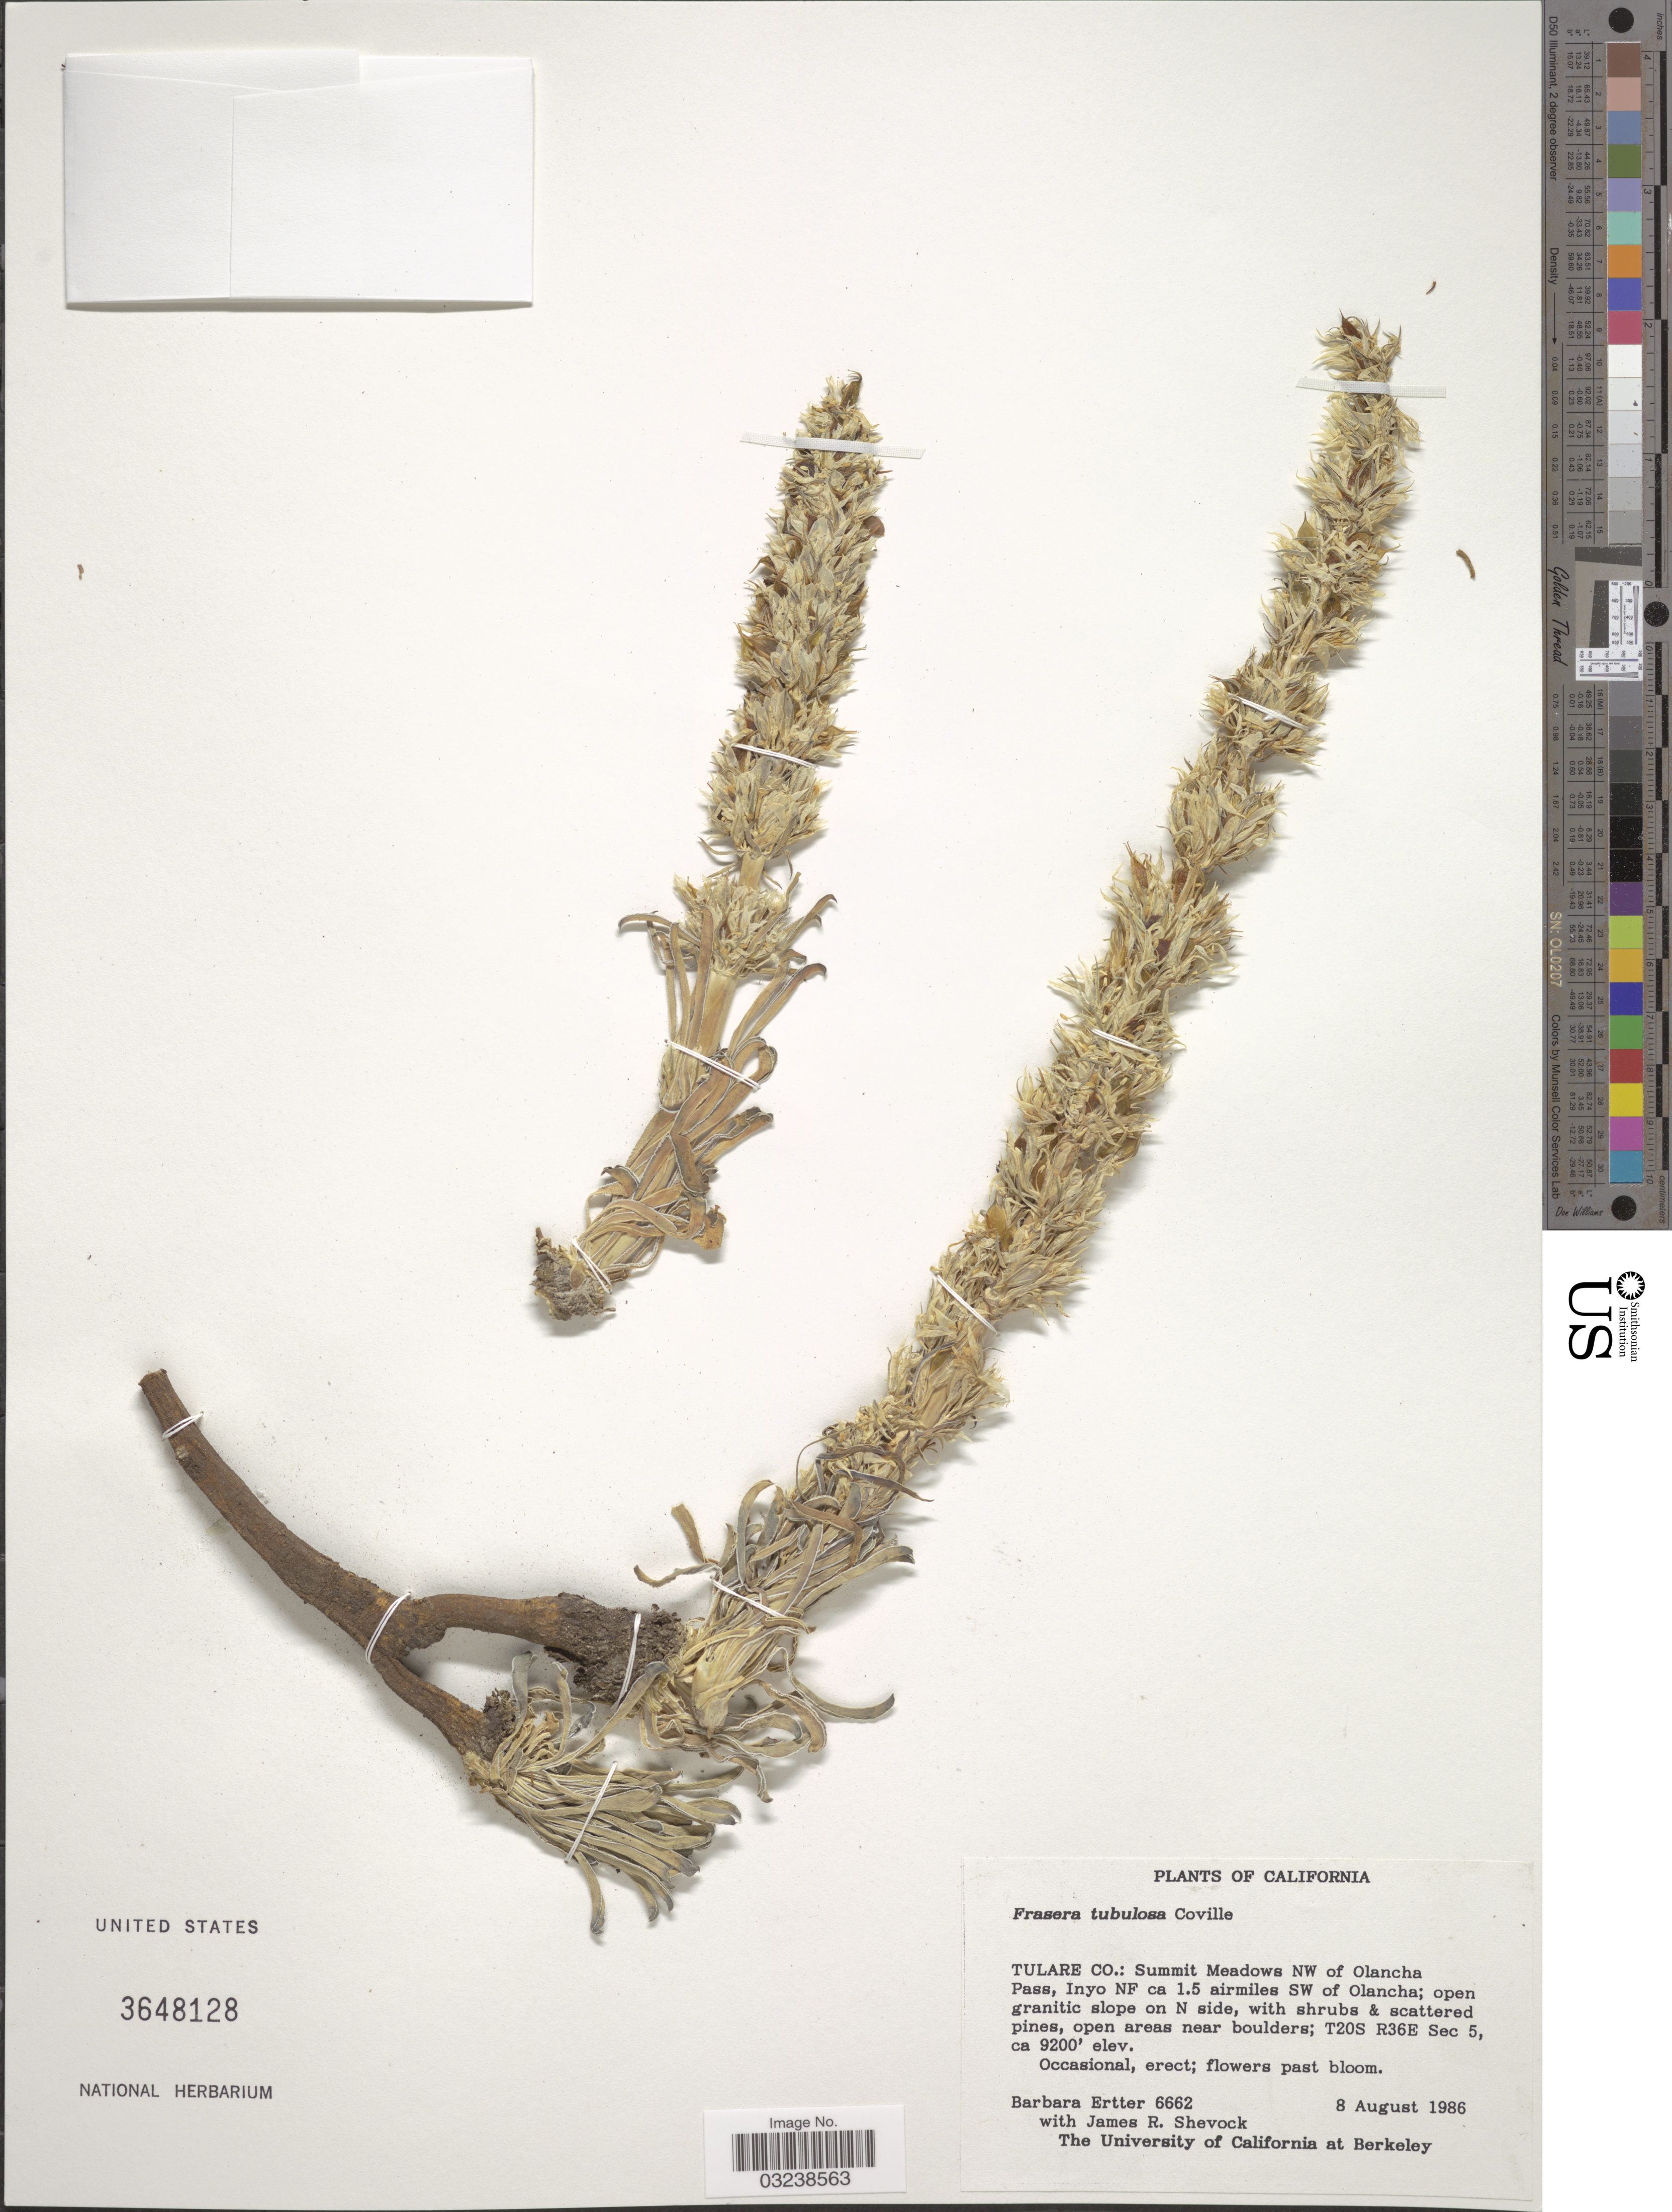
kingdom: Plantae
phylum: Tracheophyta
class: Magnoliopsida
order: Gentianales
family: Gentianaceae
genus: Swertia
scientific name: Swertia tubulosa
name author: (Coville) Jeps.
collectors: B. Ertter & J. R. Shevock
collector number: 6662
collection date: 1986-08-08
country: United States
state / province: California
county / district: Tulare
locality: Tulare Co.: Summit Meadows NW of Olancha Pass, Inyo NF ca 1.5 airmiles SW of Olancha; T20S R36E Sec 5.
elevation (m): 2804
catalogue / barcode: US 3648128